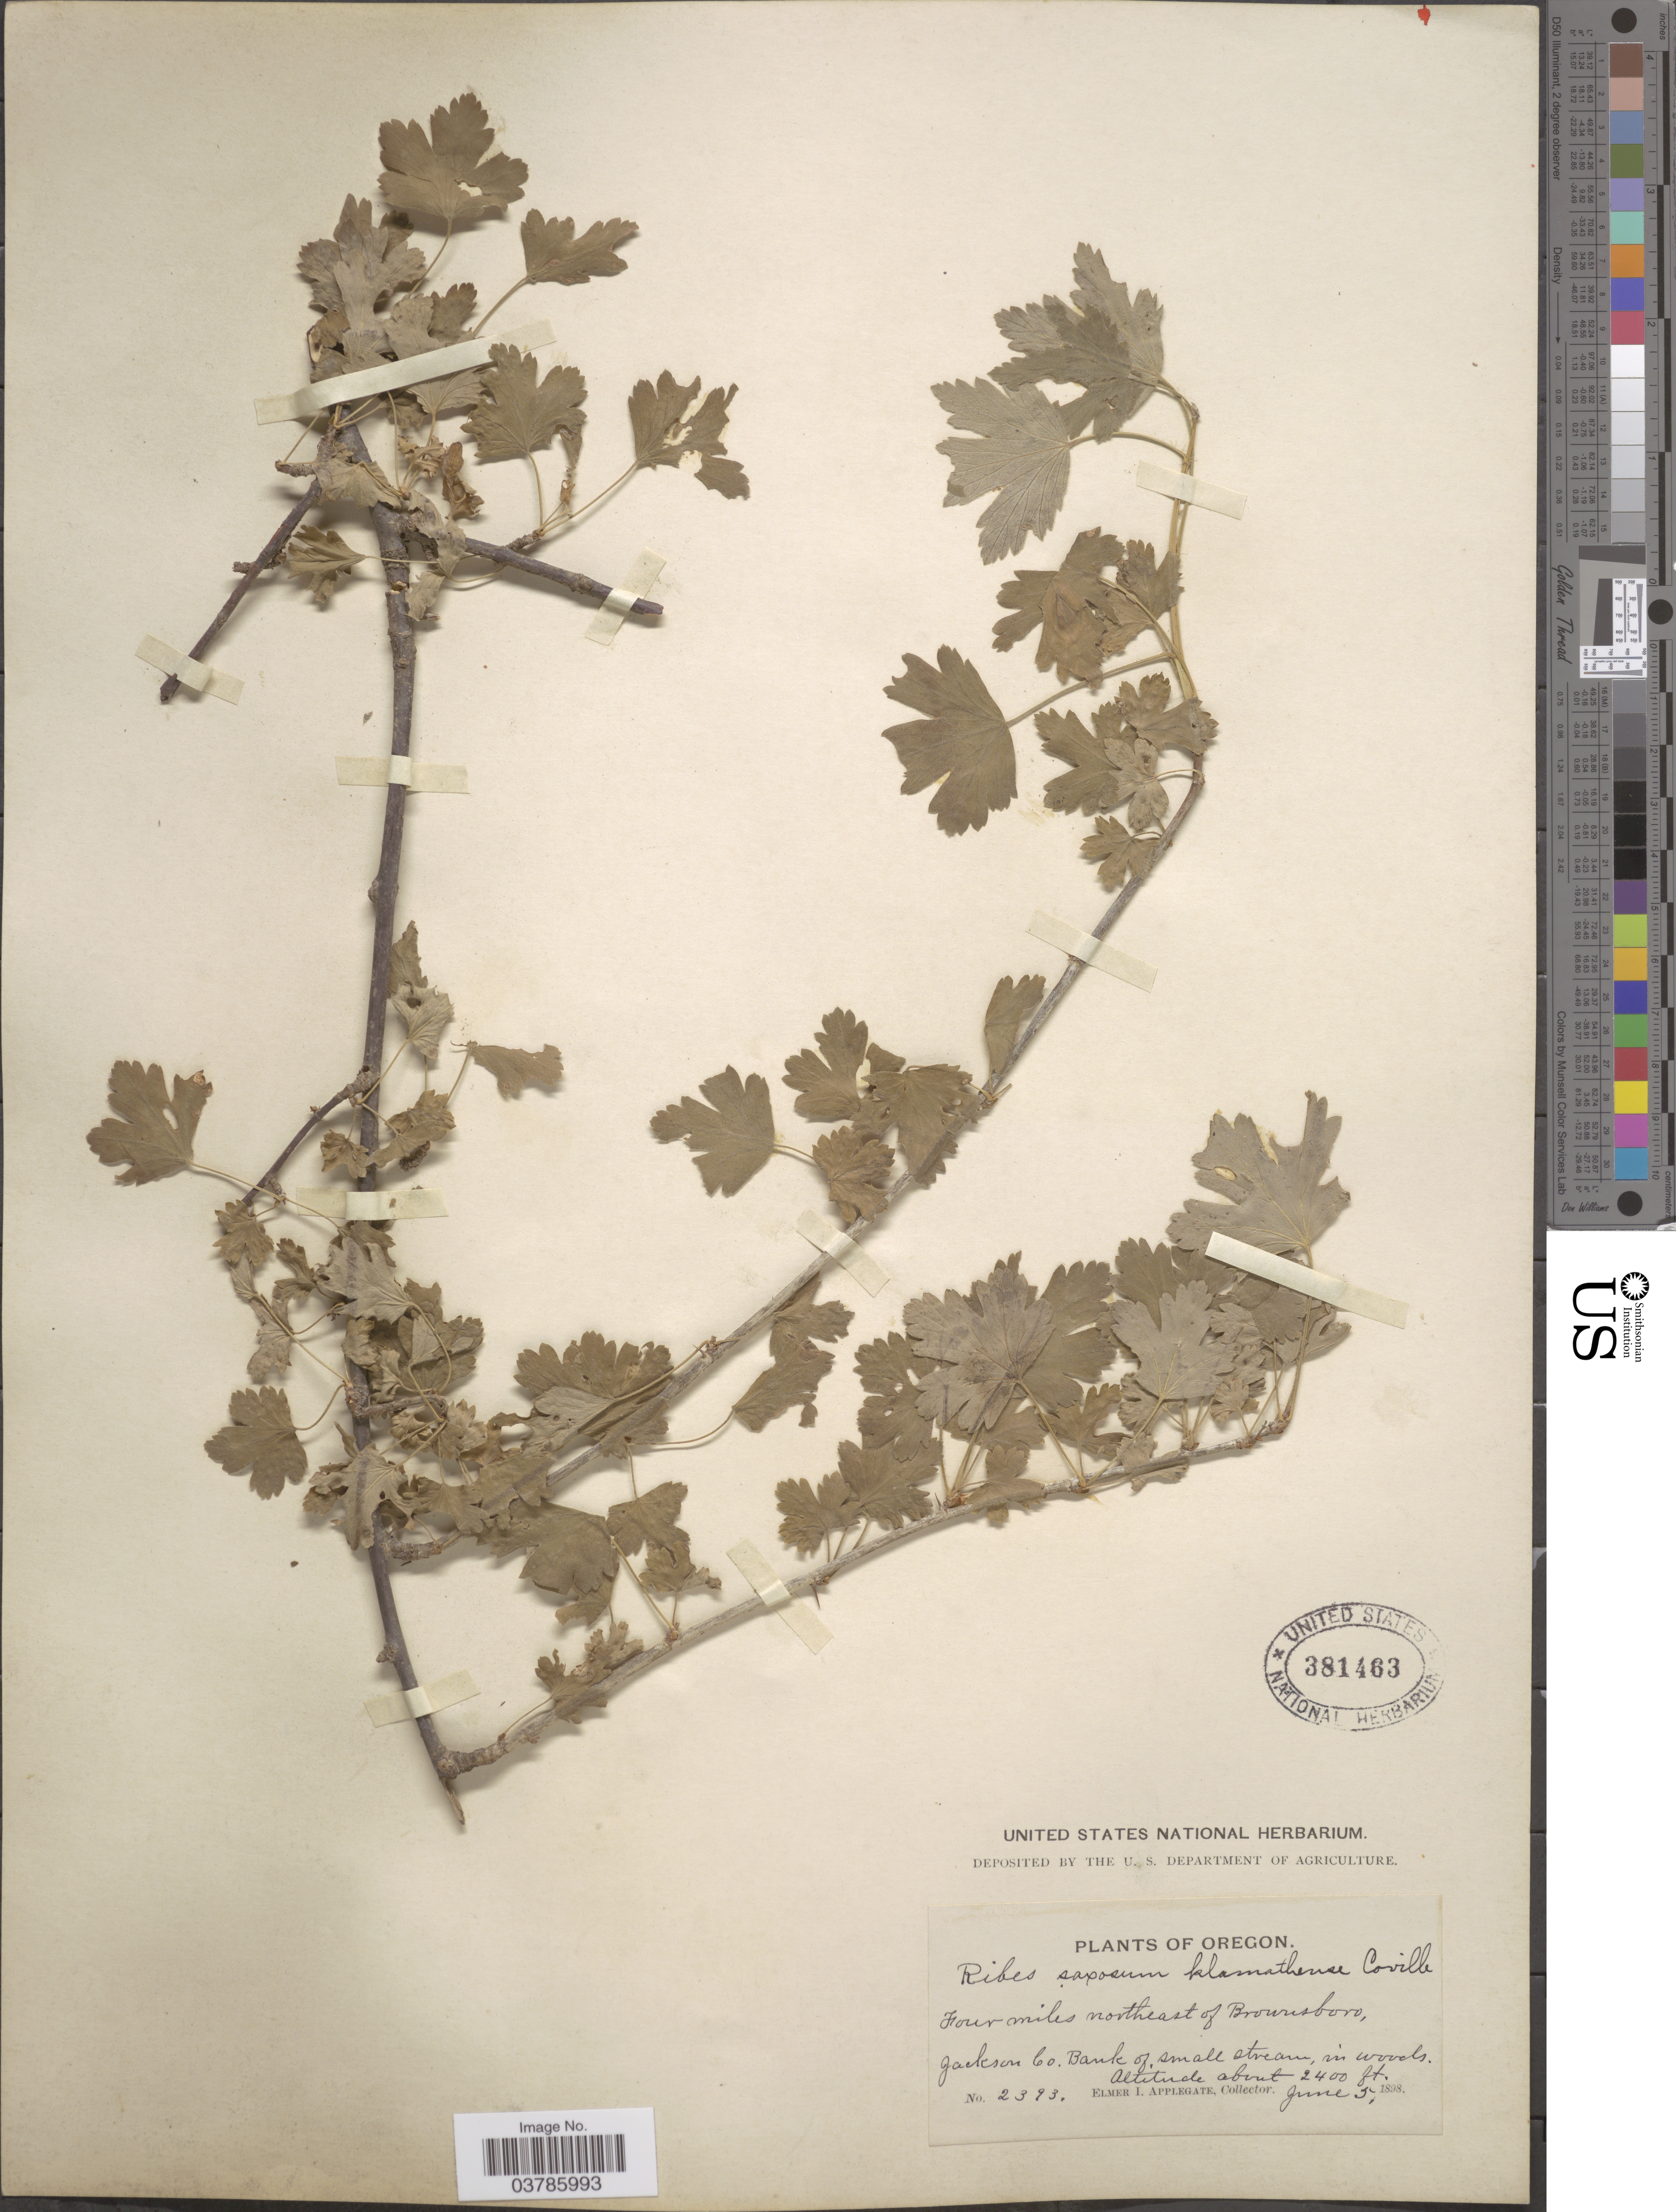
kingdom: Plantae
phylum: Tracheophyta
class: Magnoliopsida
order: Saxifragales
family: Grossulariaceae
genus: Ribes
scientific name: Ribes inerme var. klamathense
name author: (Coville) Jeps.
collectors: E. I. Applegate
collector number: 2393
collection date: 1898-06-05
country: United States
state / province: Oregon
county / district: Jackson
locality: Four miles northeast of Brownsboro, Jackson Co.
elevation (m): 732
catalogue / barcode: US 381463